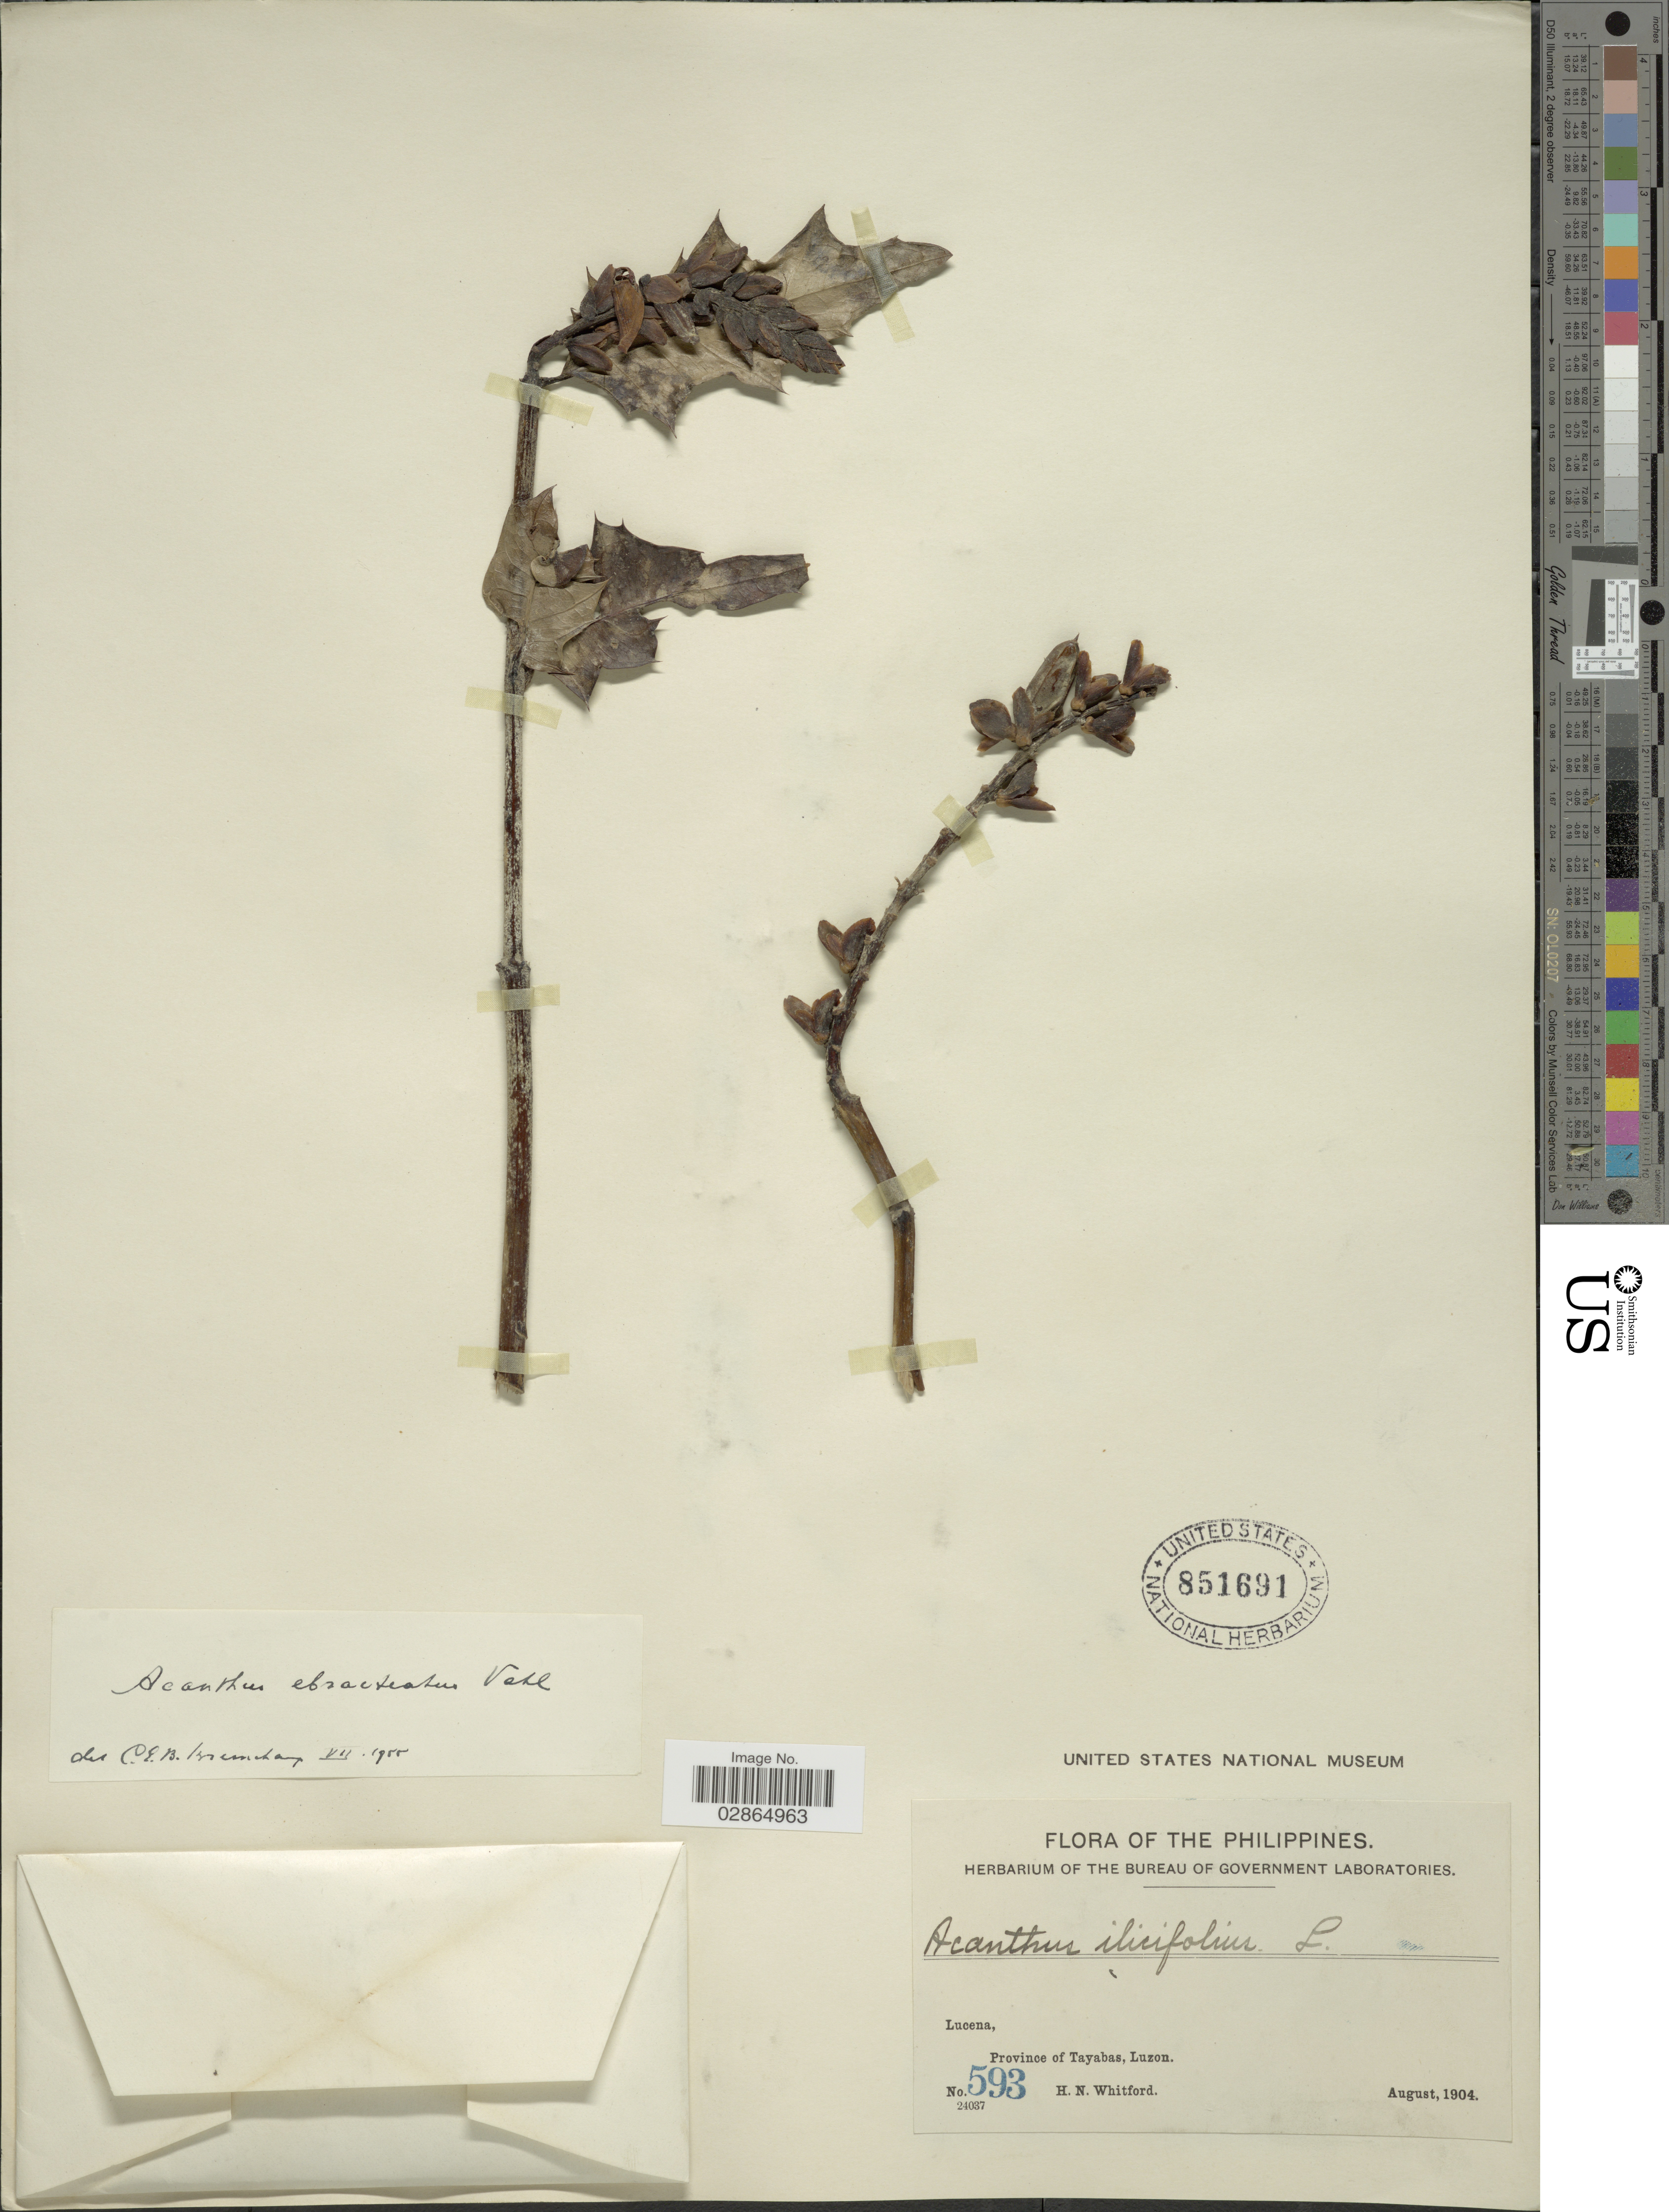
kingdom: Plantae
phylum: Tracheophyta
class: Magnoliopsida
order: Lamiales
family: Acanthaceae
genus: Acanthus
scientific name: Acanthus ebracteatus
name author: Vahl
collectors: H. N. Whitford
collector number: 593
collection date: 1904-08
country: Philippines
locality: Lucena, Province of Tayabas, Luzon.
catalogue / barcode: US 851691